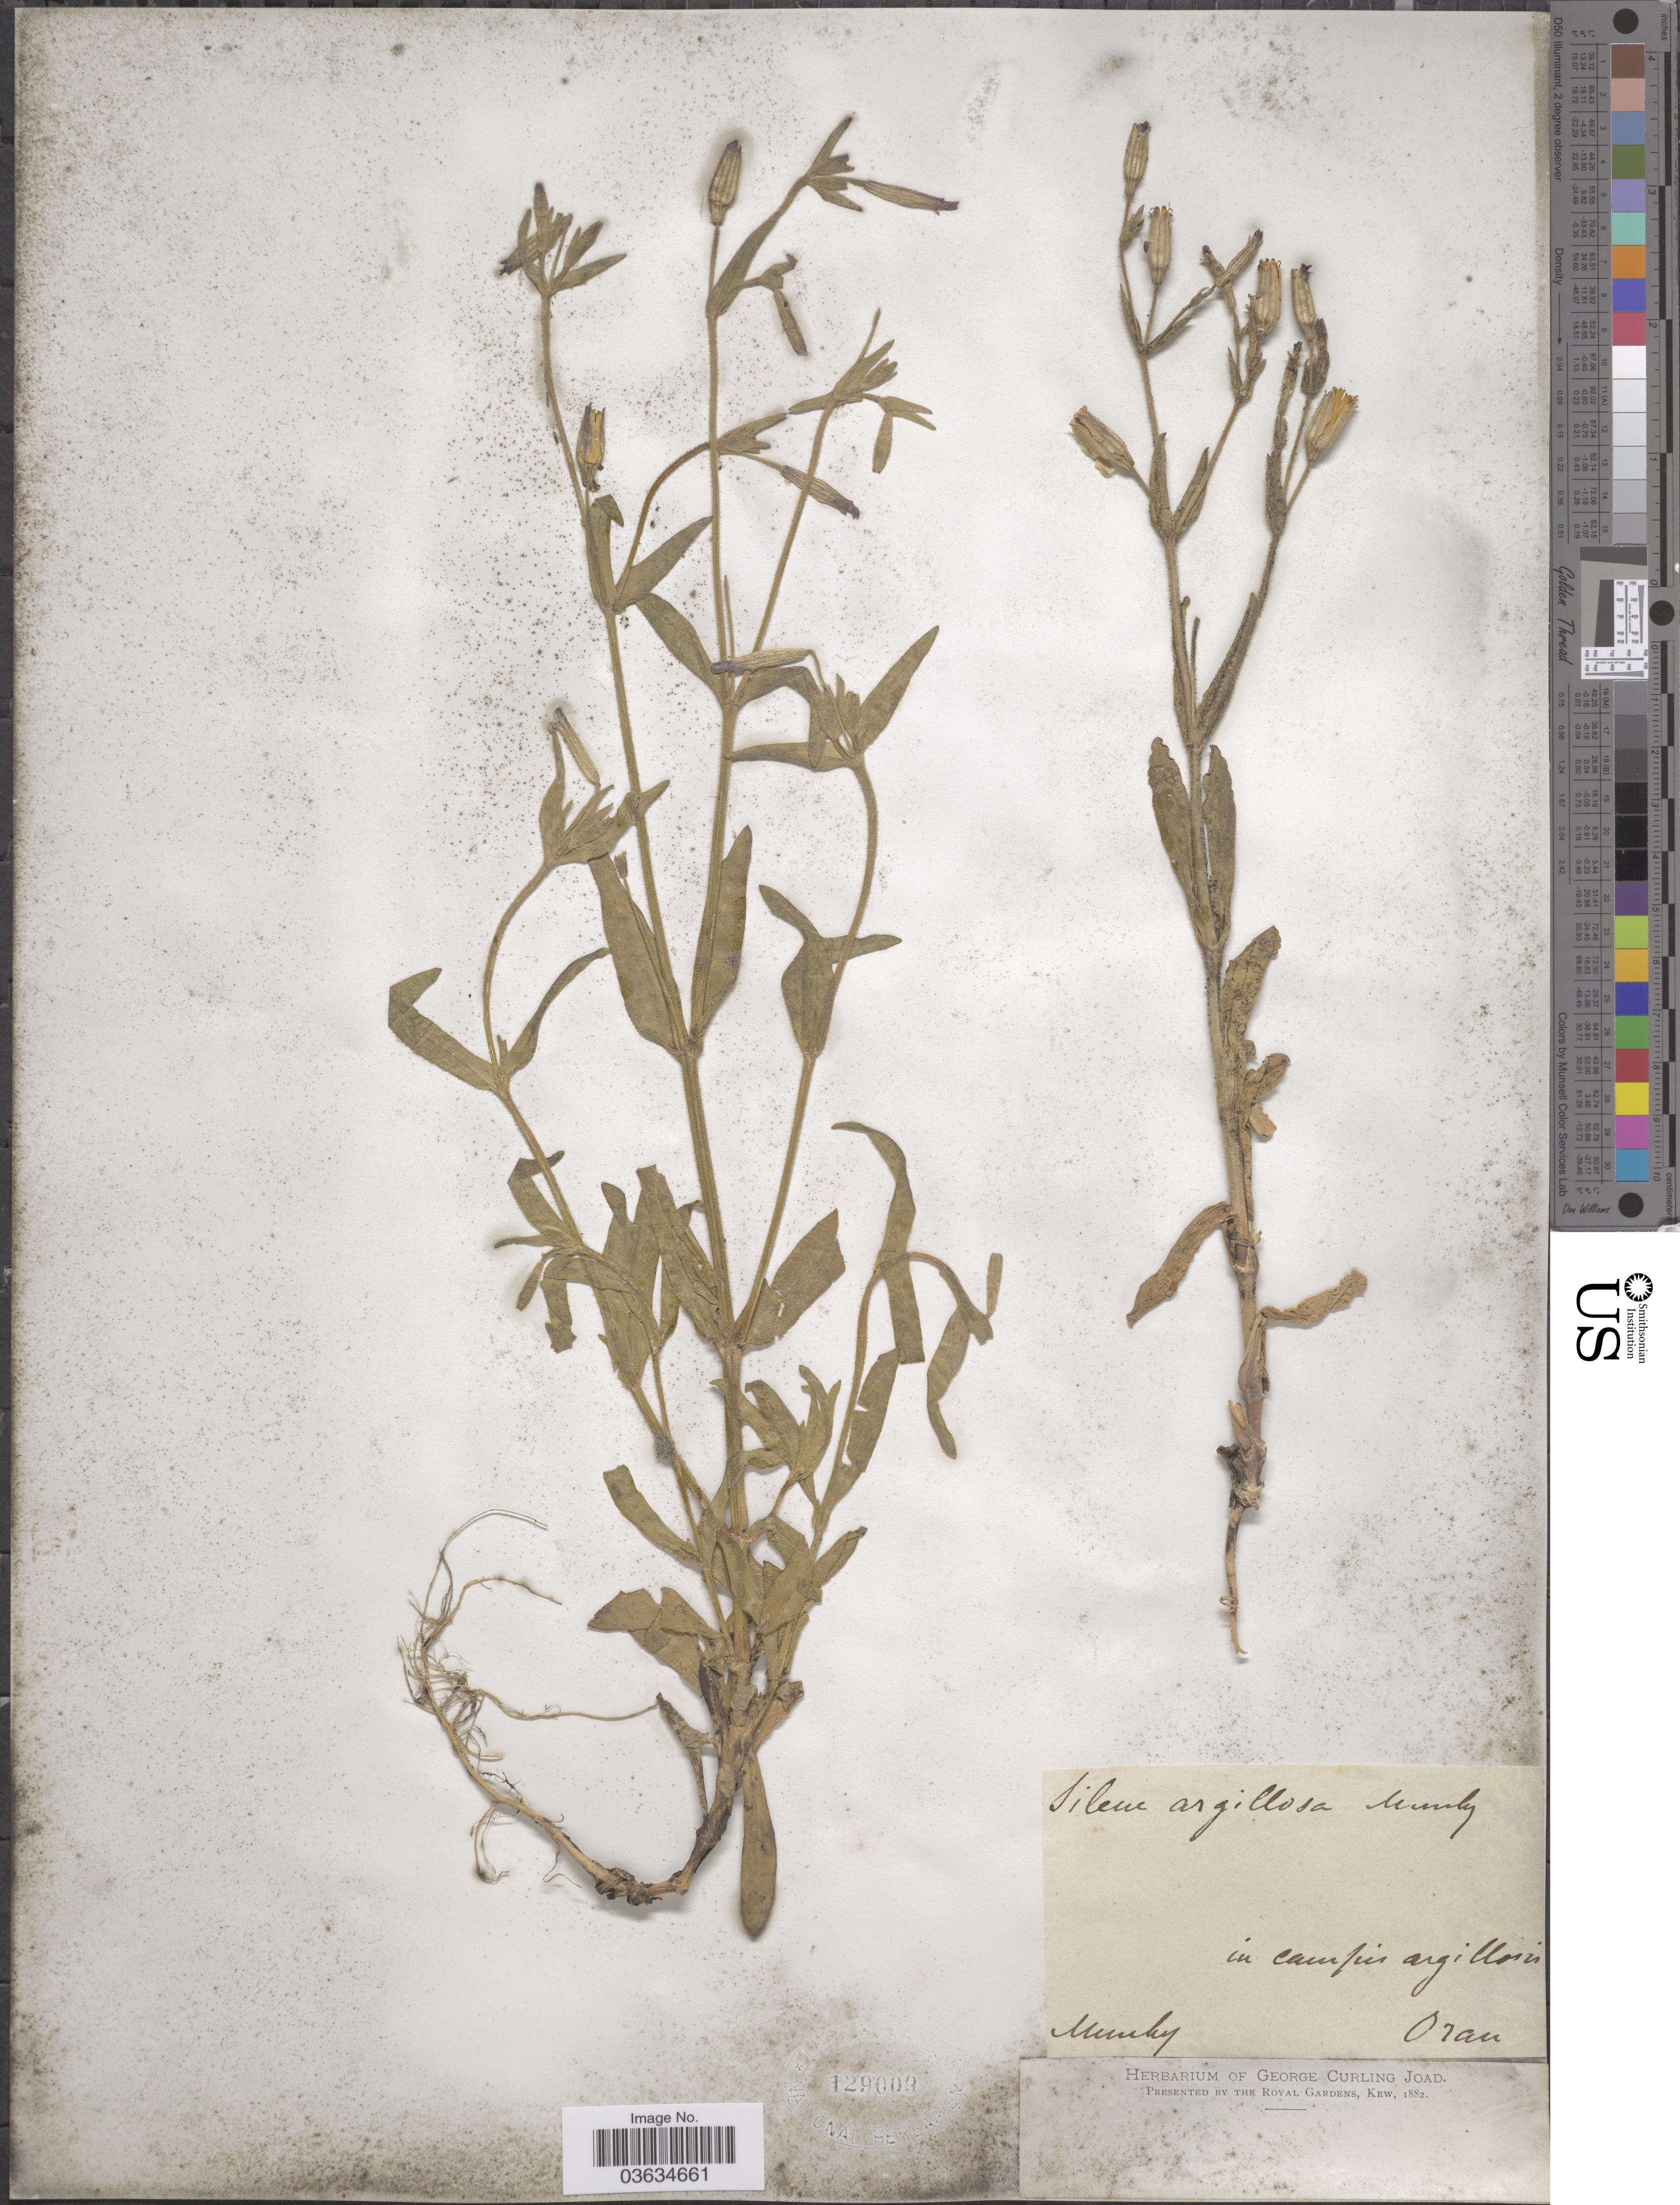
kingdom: Plantae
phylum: Tracheophyta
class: Magnoliopsida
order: Caryophyllales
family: Caryophyllaceae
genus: Silene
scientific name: Silene argillosa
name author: Munby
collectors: Munby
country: Algeria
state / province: Oran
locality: In campis argillosis.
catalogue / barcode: US 129009